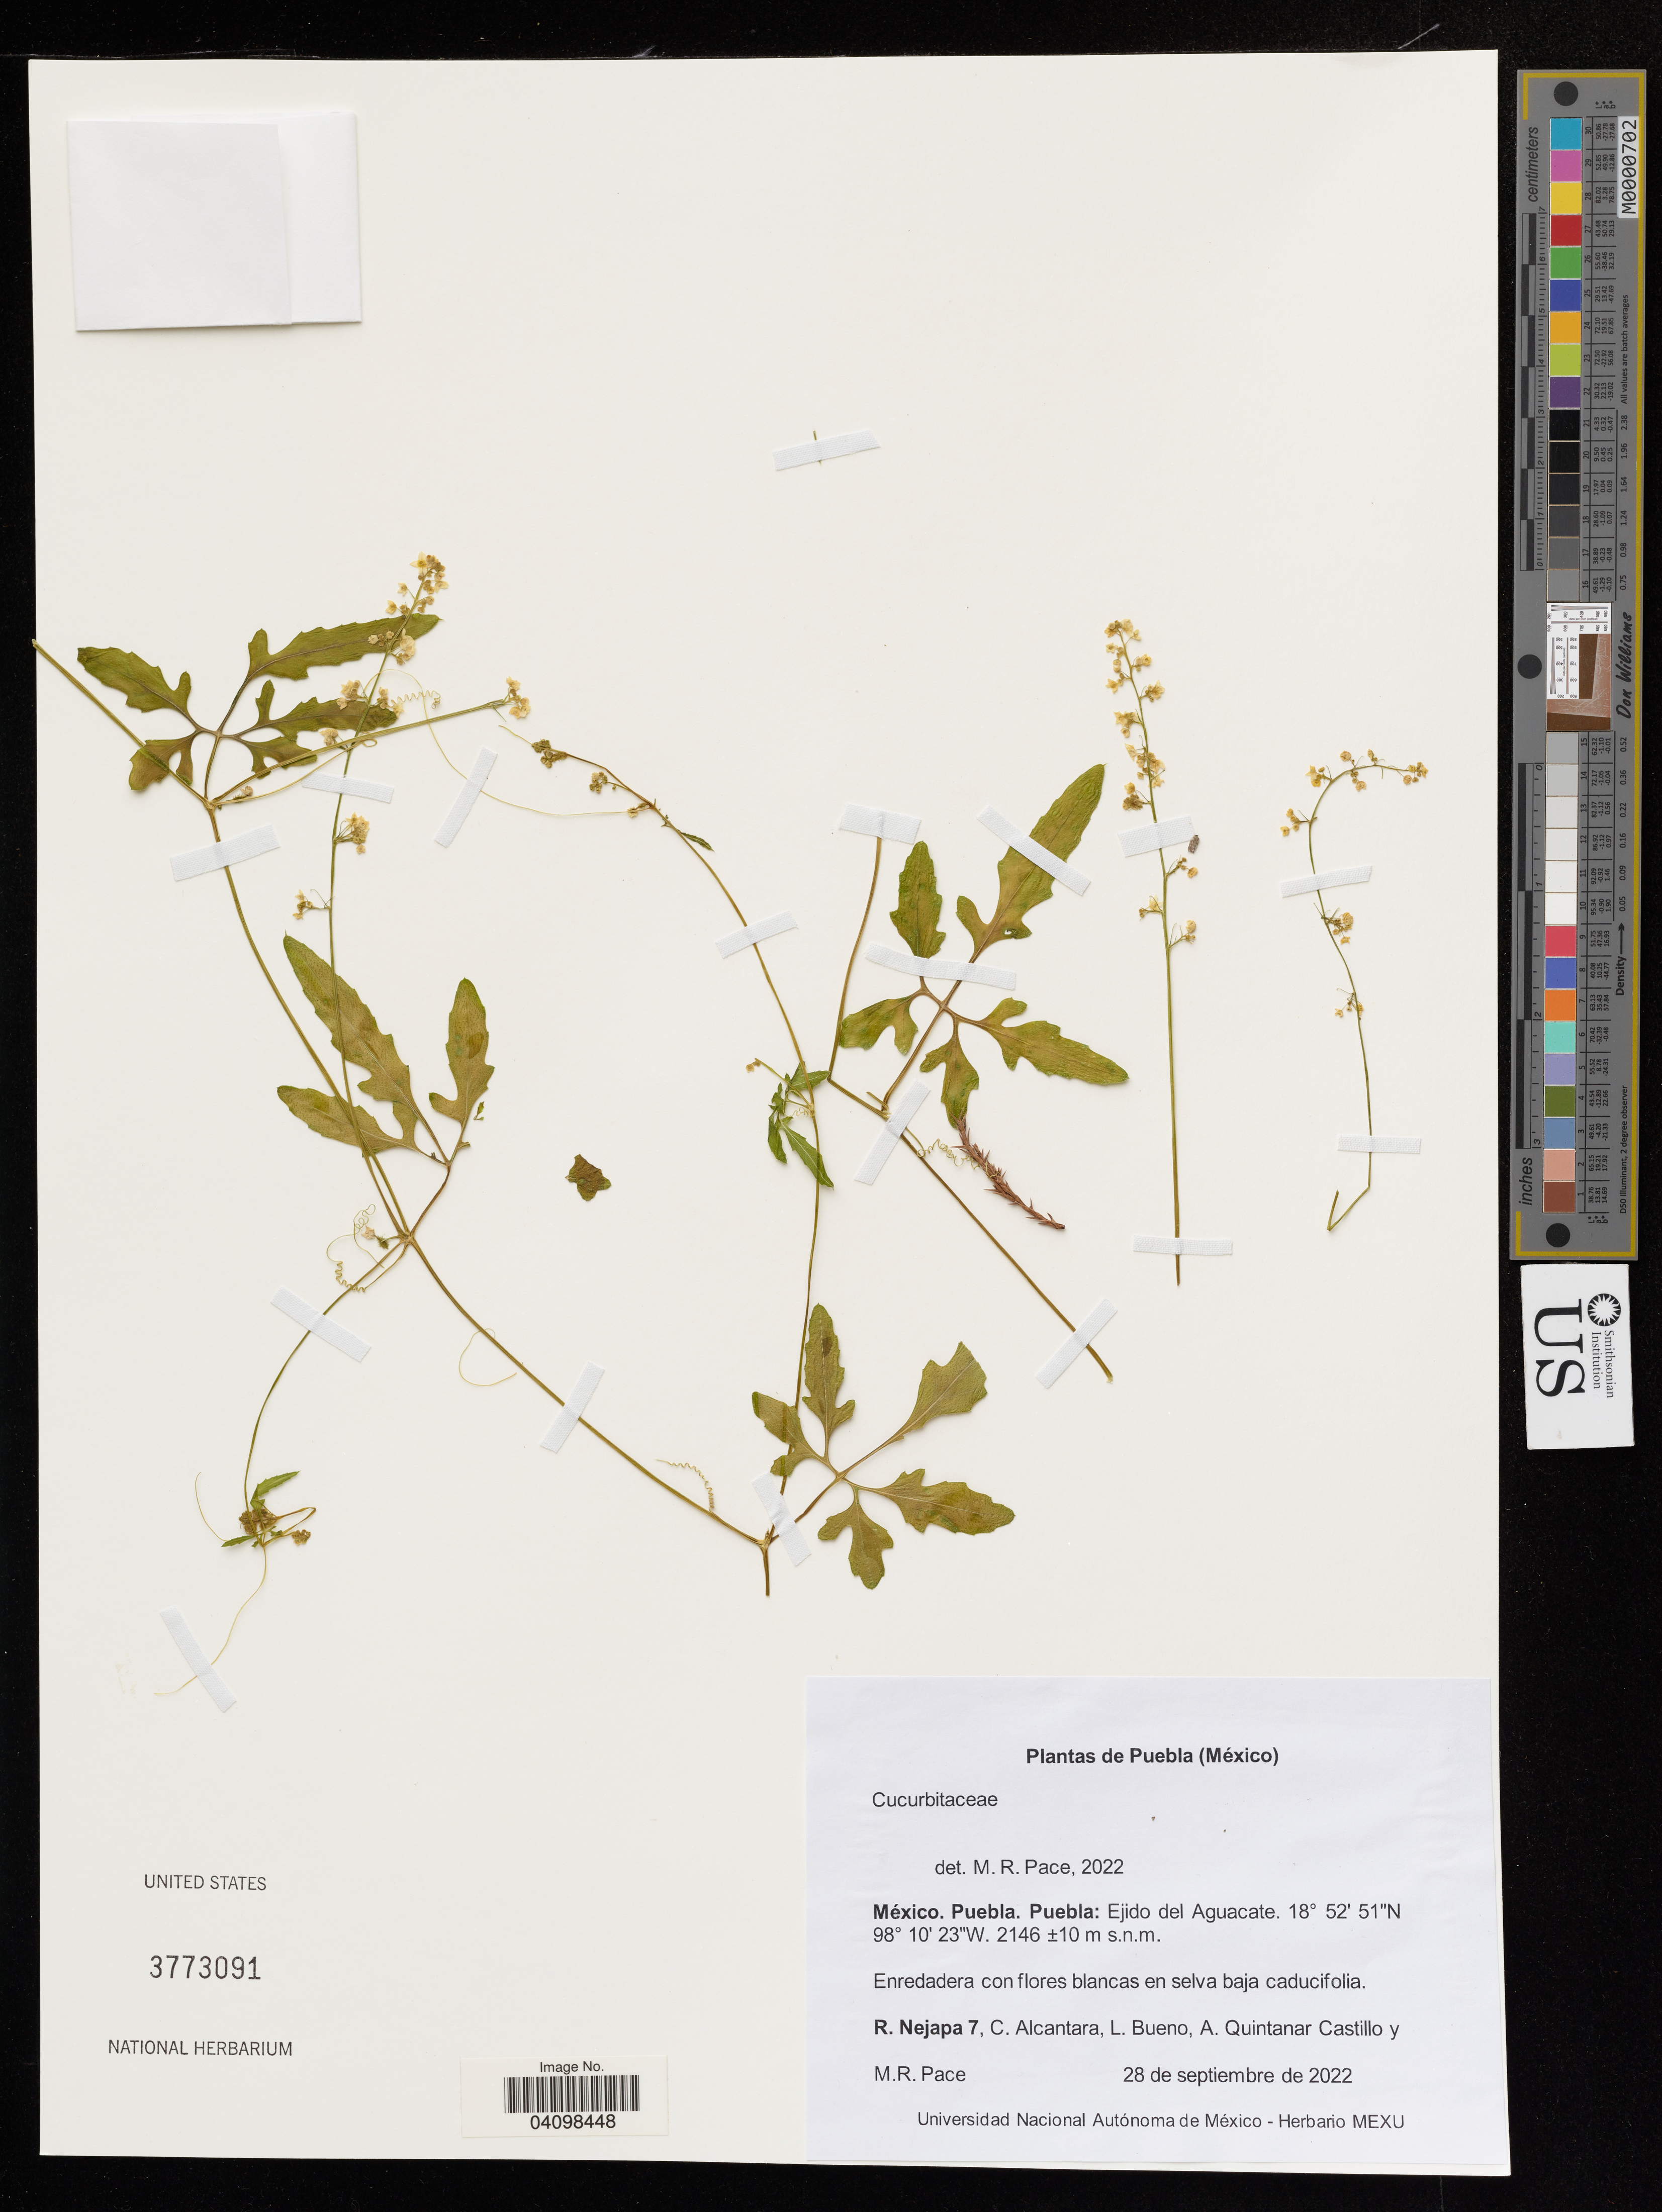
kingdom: Plantae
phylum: Tracheophyta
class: Magnoliopsida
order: Cucurbitales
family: Cucurbitaceae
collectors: R. Nejapa, C. Alcantara & A. Quintanar Castillo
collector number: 7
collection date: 2022-09-28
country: Mexico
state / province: Puebla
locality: Puebla: Ejido del Aguacate.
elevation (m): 10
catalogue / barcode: US 3773091